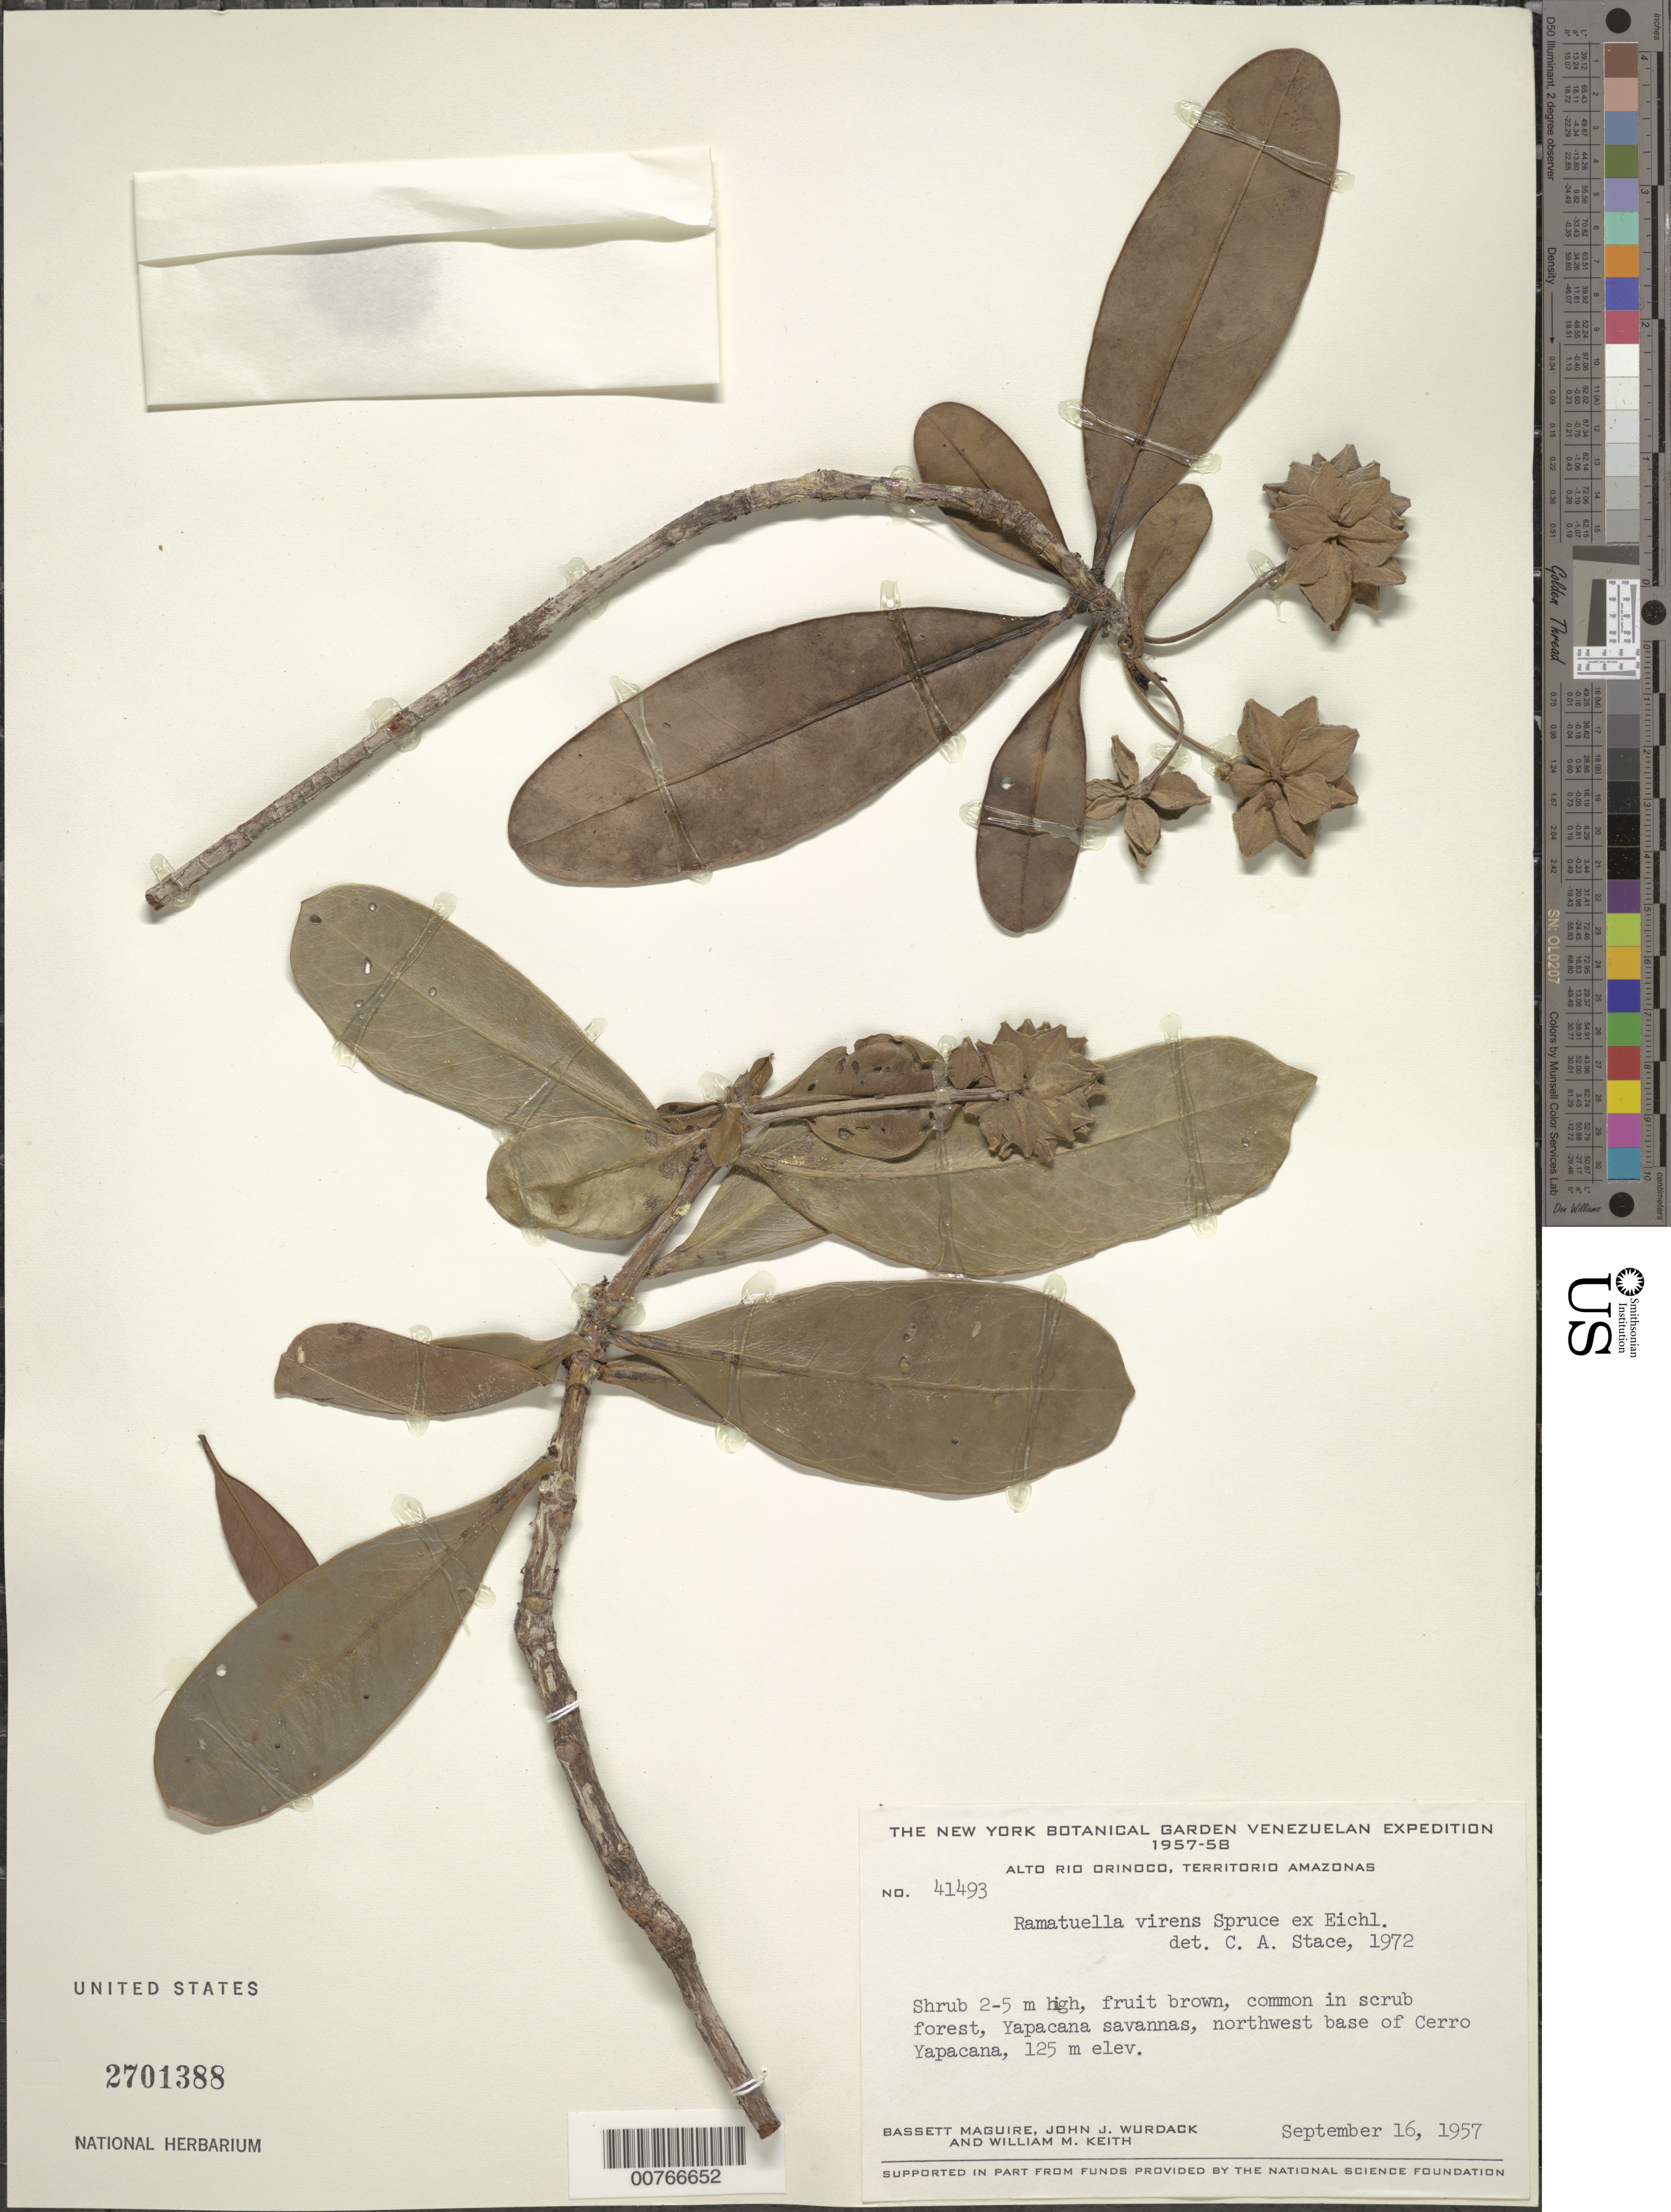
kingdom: Plantae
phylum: Tracheophyta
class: Magnoliopsida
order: Myrtales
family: Combretaceae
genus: Terminalia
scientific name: Terminalia virens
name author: (Spruce ex Eichler) Alwan & Stace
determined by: Stace, C. A.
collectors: B. Maguire, J. J. Wurdack & W. Keith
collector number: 41493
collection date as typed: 16-Sep-57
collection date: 1957-09-16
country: Venezuela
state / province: Amazonas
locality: Cerro Yapacána, NW base, Alto Río Orinoco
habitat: Scrub forest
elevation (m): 125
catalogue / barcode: US 2701388